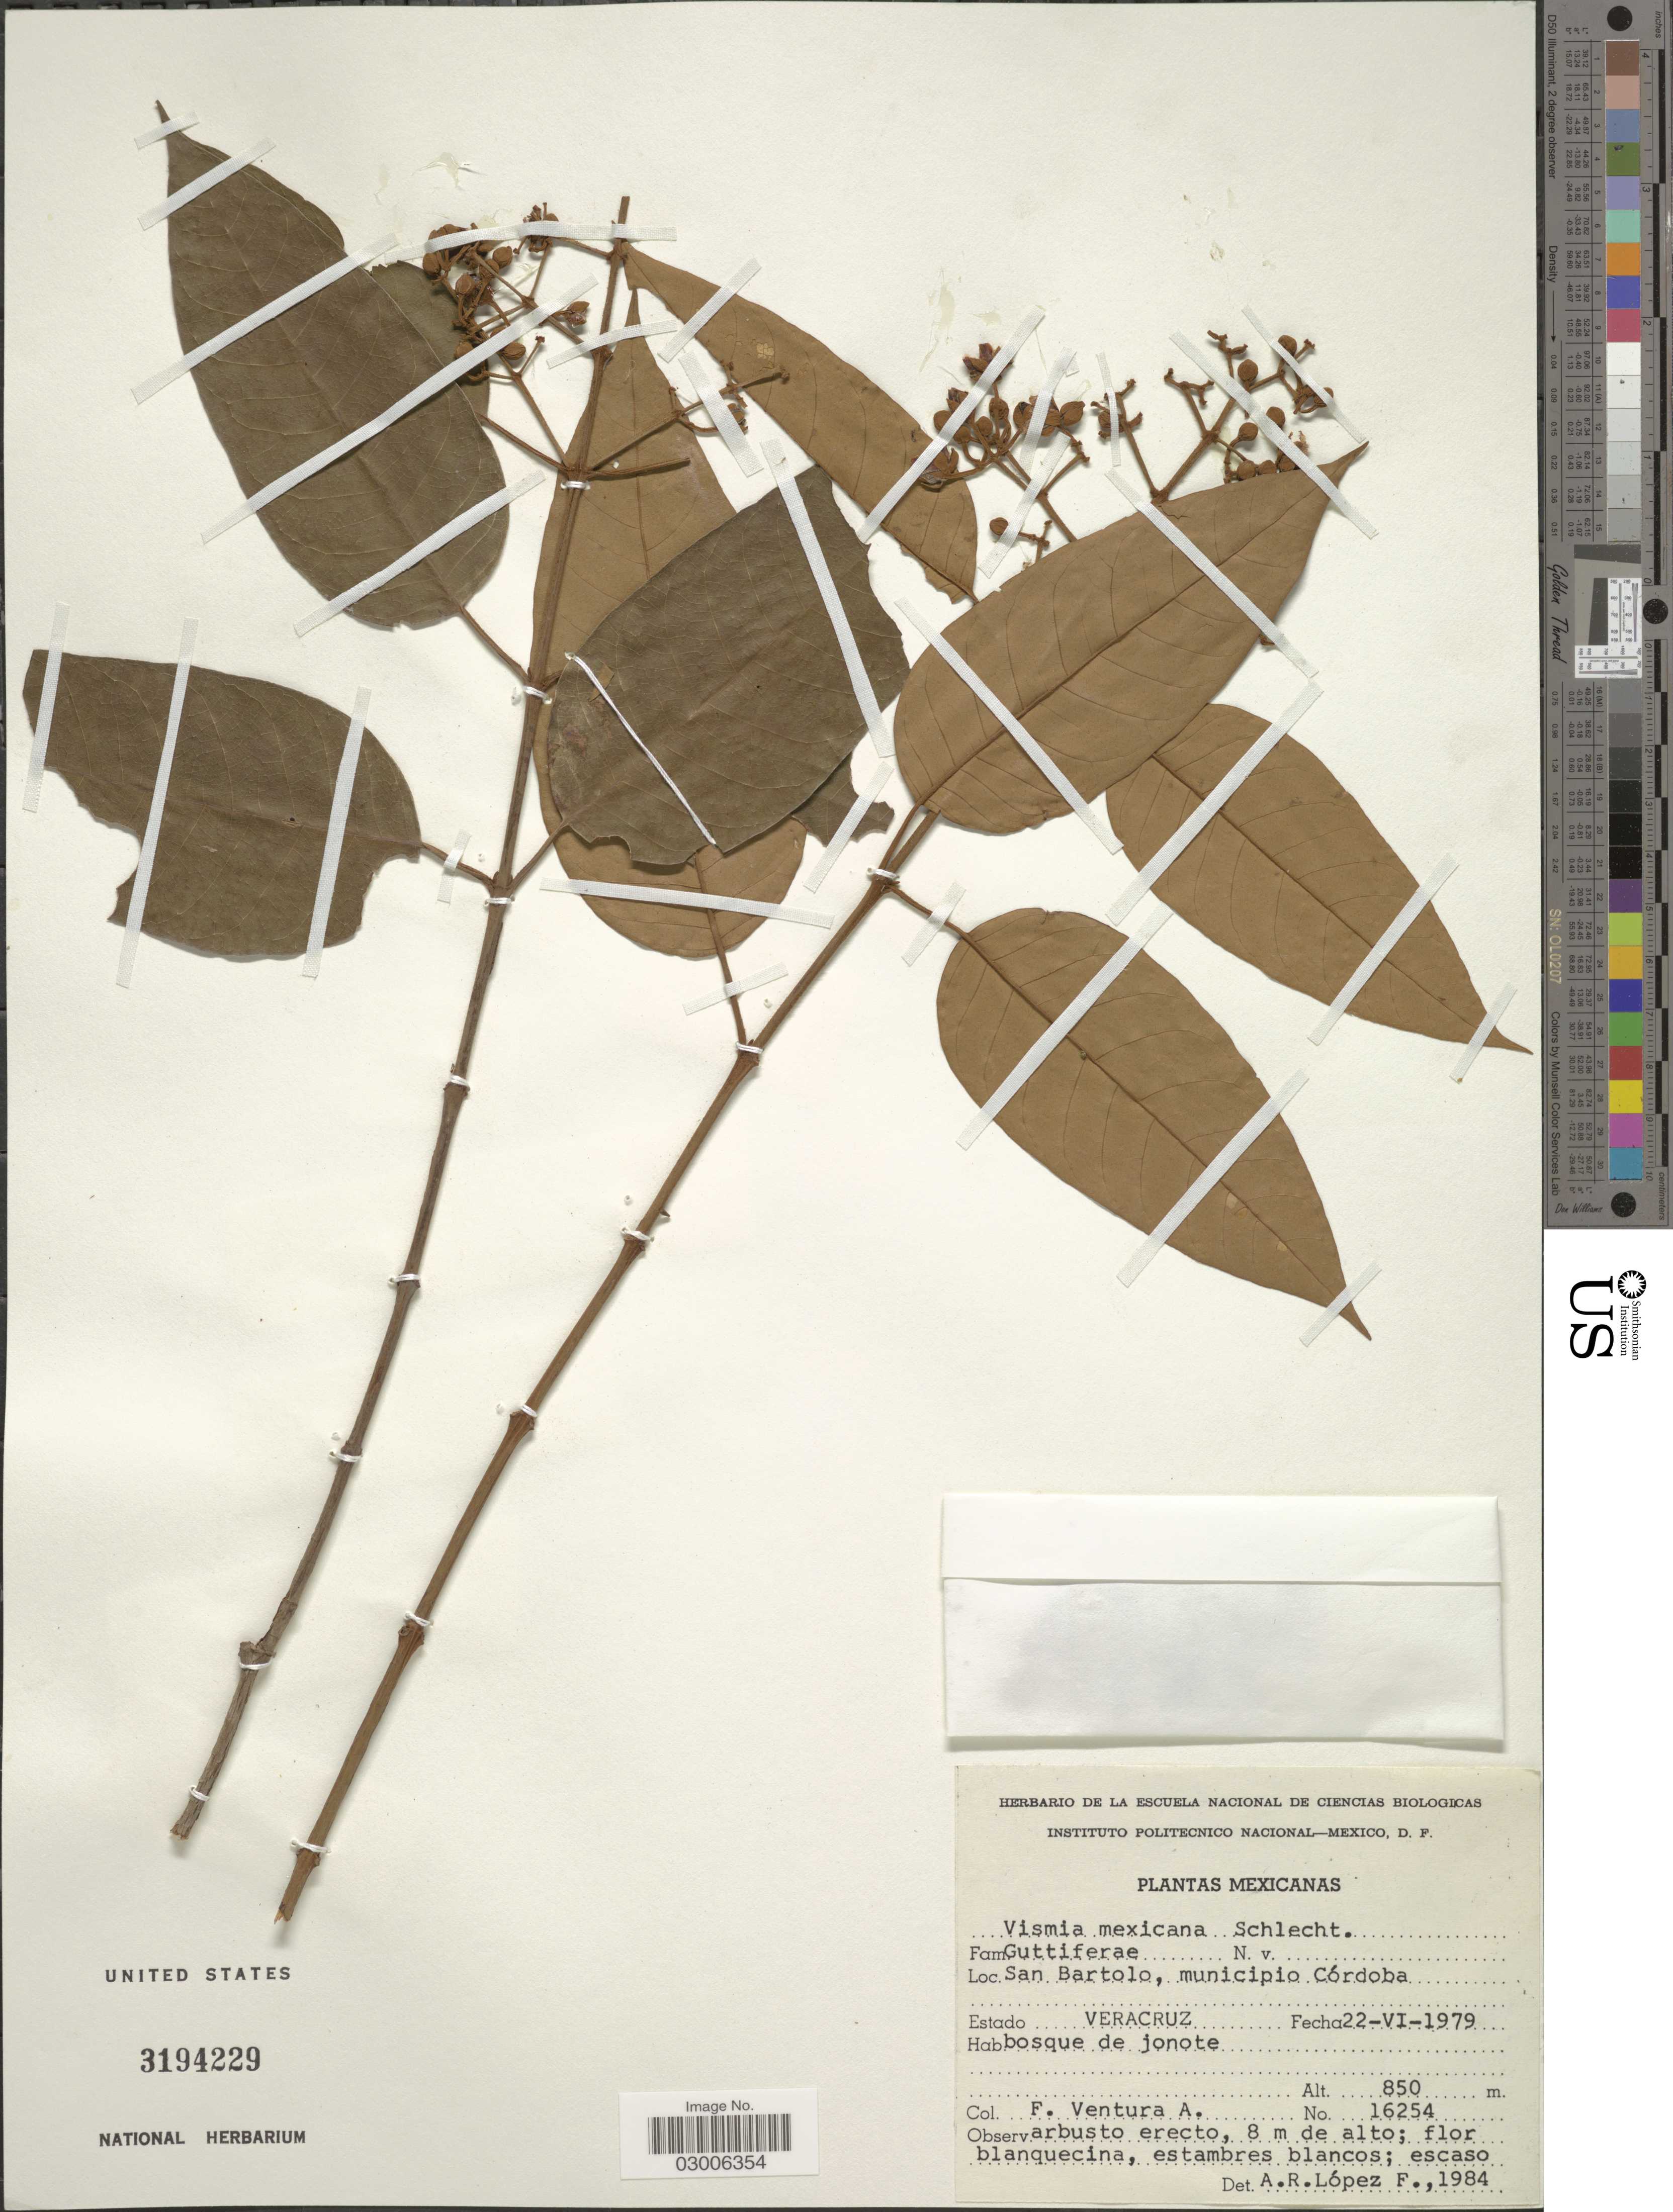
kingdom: Plantae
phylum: Tracheophyta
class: Magnoliopsida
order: Malpighiales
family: Hypericaceae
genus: Vismia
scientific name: Vismia mexicana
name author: Schltdl.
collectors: F. Ventura A.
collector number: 16254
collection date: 1979-06-22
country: Mexico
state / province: Veracruz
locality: San Bartolo, municipio Córdoba. Estado Veracruz.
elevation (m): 850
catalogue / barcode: US 3194229